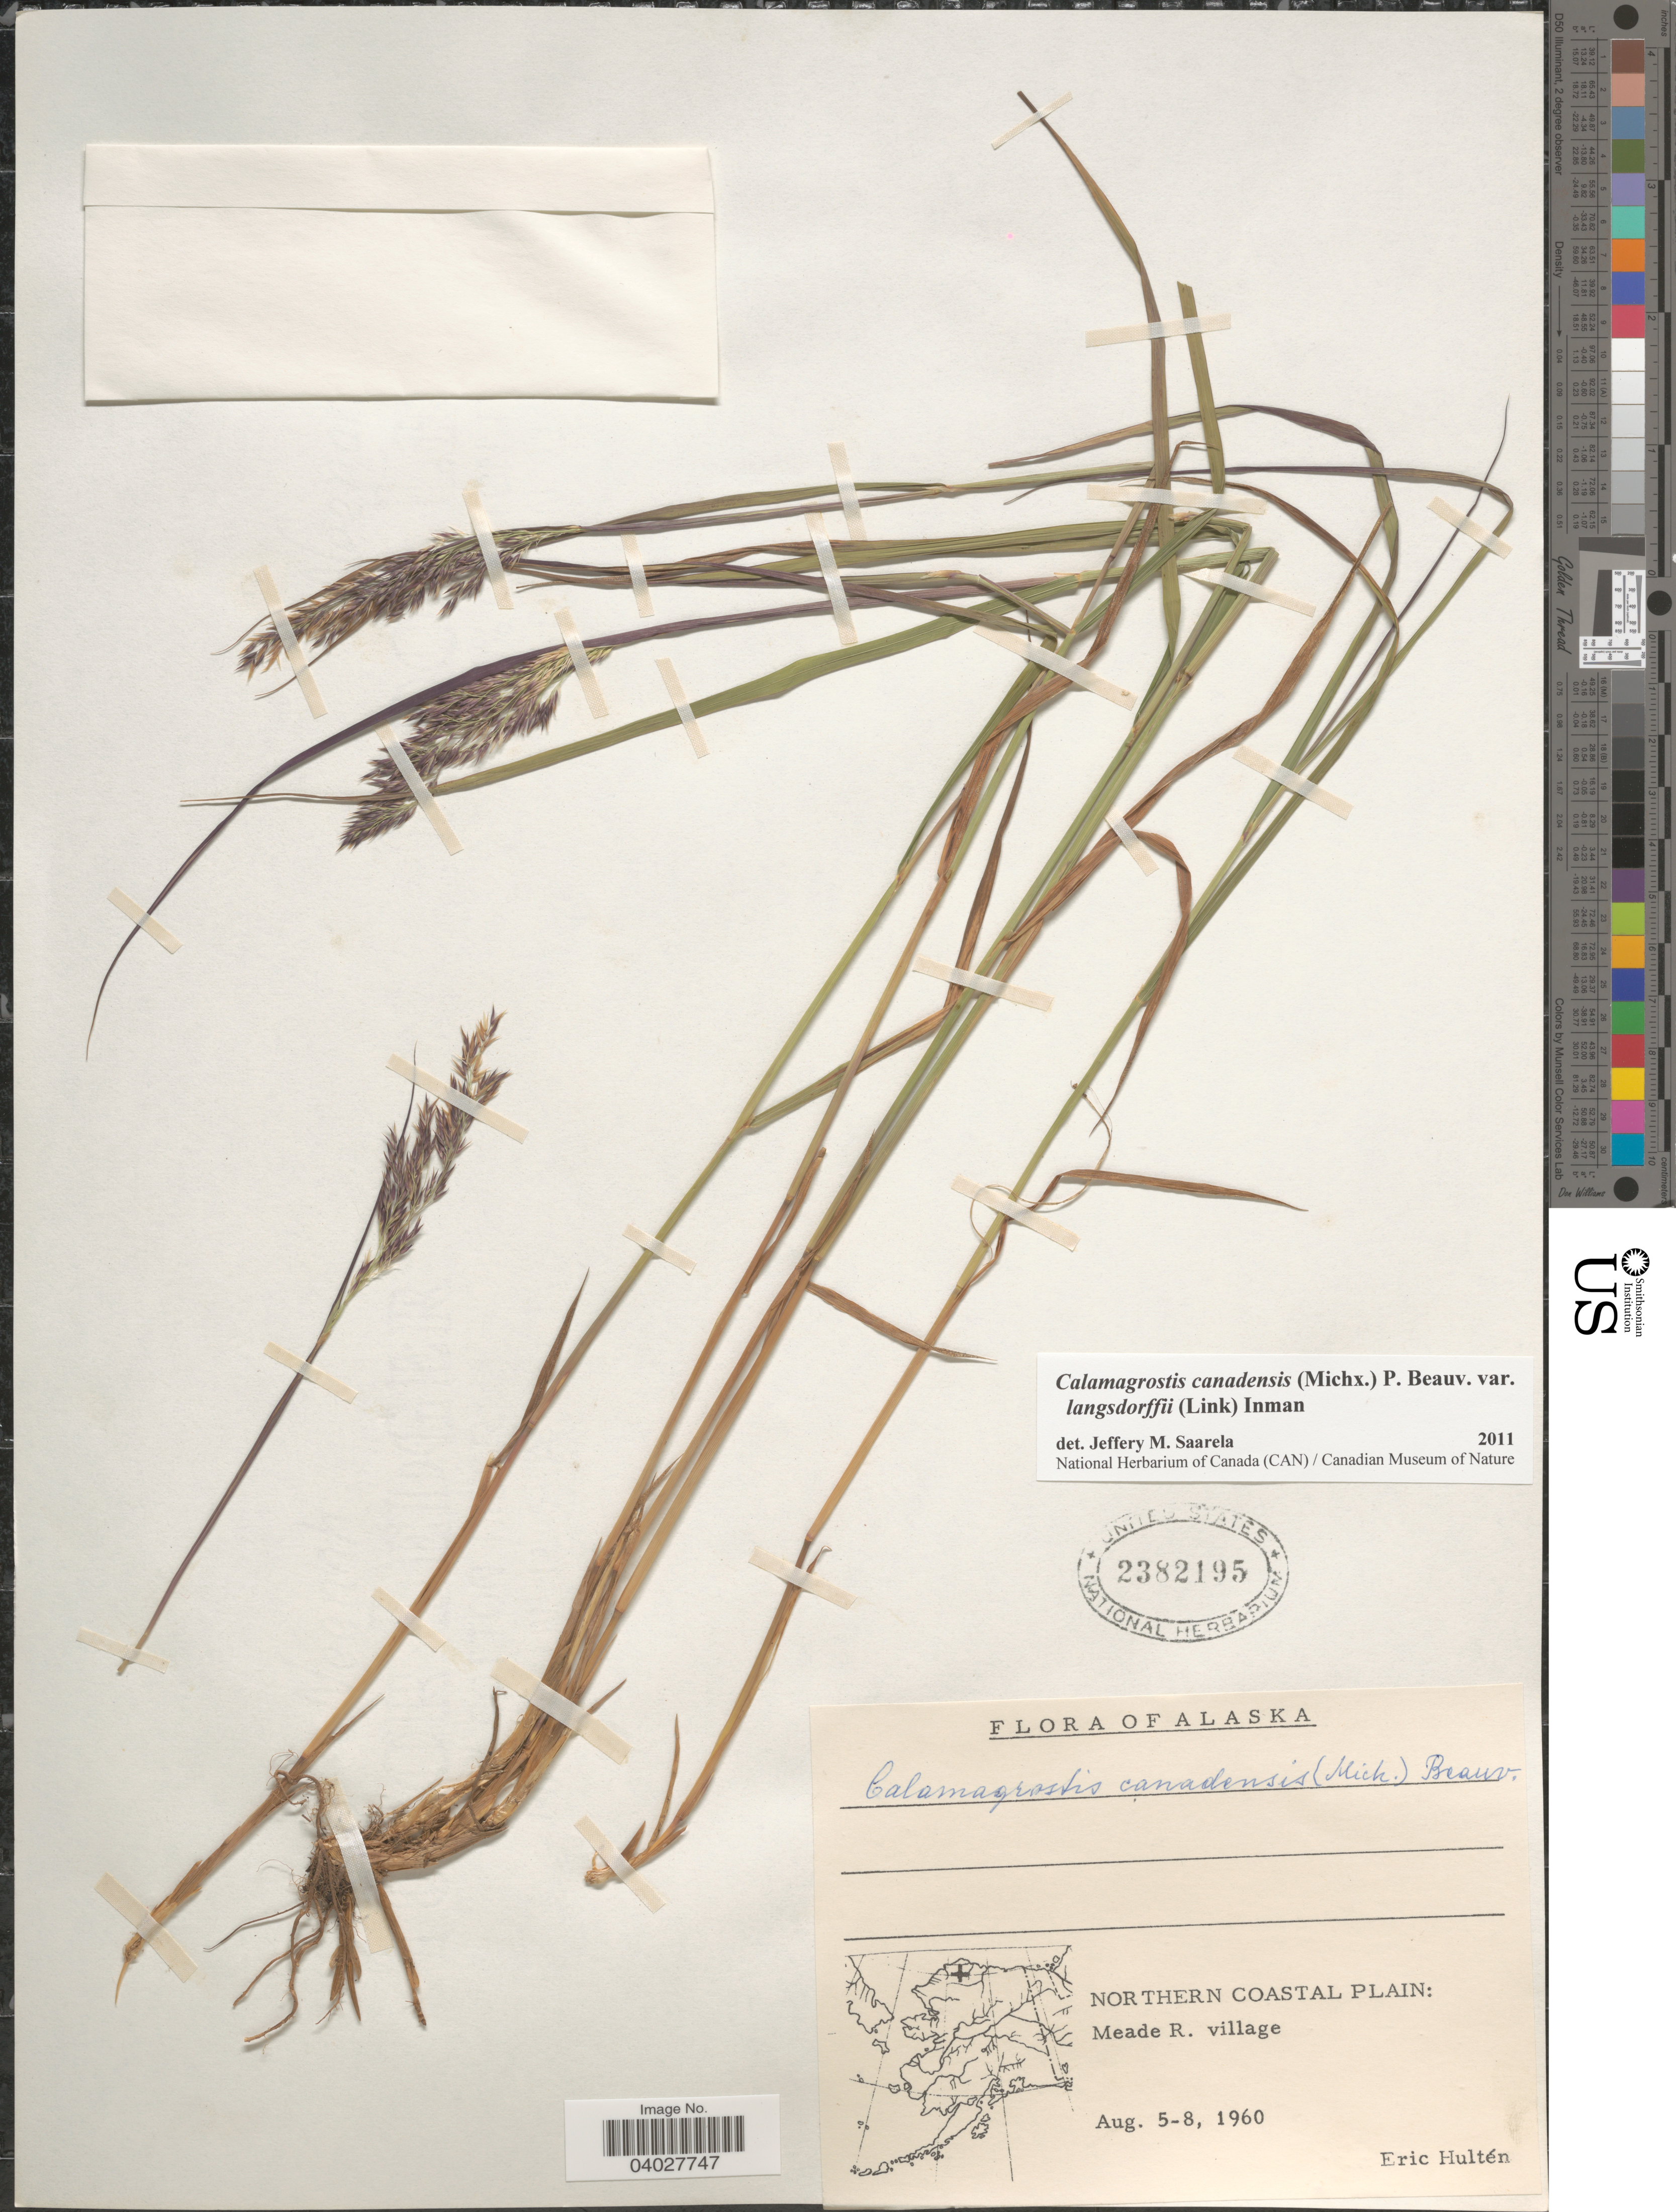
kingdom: Plantae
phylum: Tracheophyta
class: Liliopsida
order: Poales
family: Poaceae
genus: Calamagrostis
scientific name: Calamagrostis canadensis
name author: (Michx.) P. Beauv.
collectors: E. G. Hultén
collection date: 1960-08-05/1960-08-08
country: United States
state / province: Alaska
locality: Northern Coastal Plain: Meade R. village.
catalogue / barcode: US 2382195